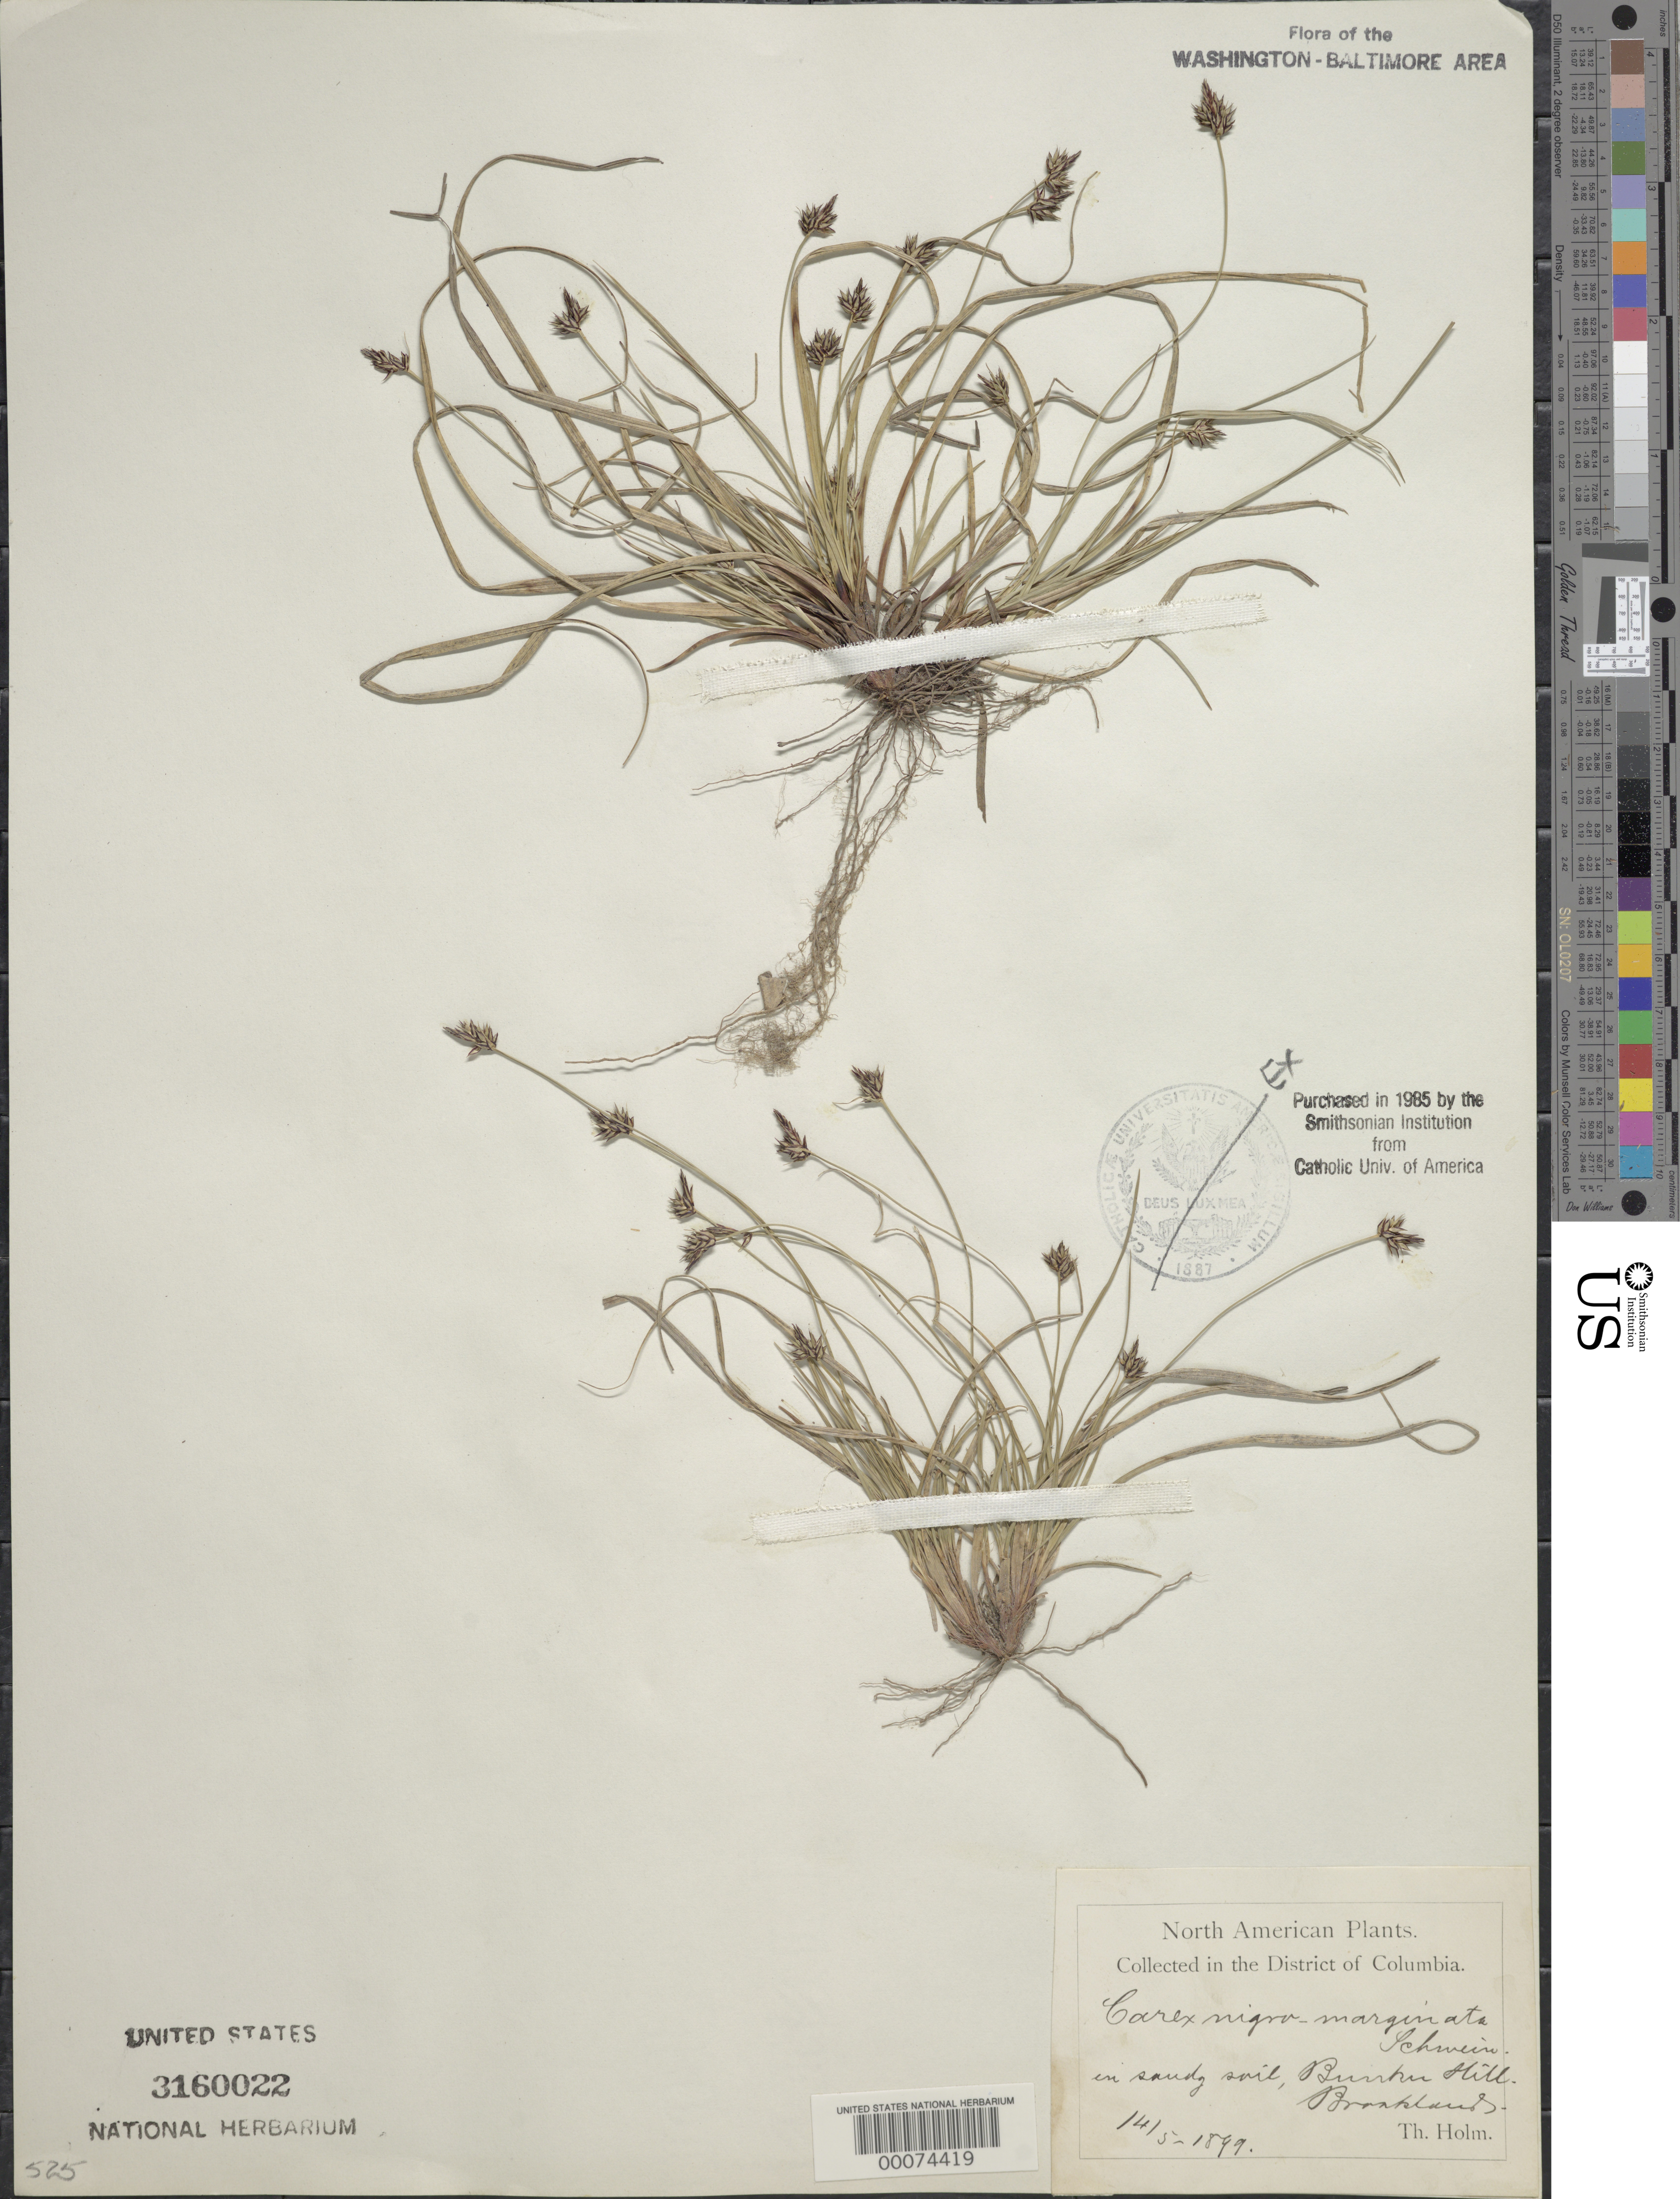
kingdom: Plantae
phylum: Tracheophyta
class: Liliopsida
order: Poales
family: Cyperaceae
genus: Carex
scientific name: Carex nigromarginata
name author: Schwein.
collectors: T. Holm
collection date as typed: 14 May 1899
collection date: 1899-05-14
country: United States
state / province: District of Columbia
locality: Bunker Hill, Brooklands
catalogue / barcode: US 3160022